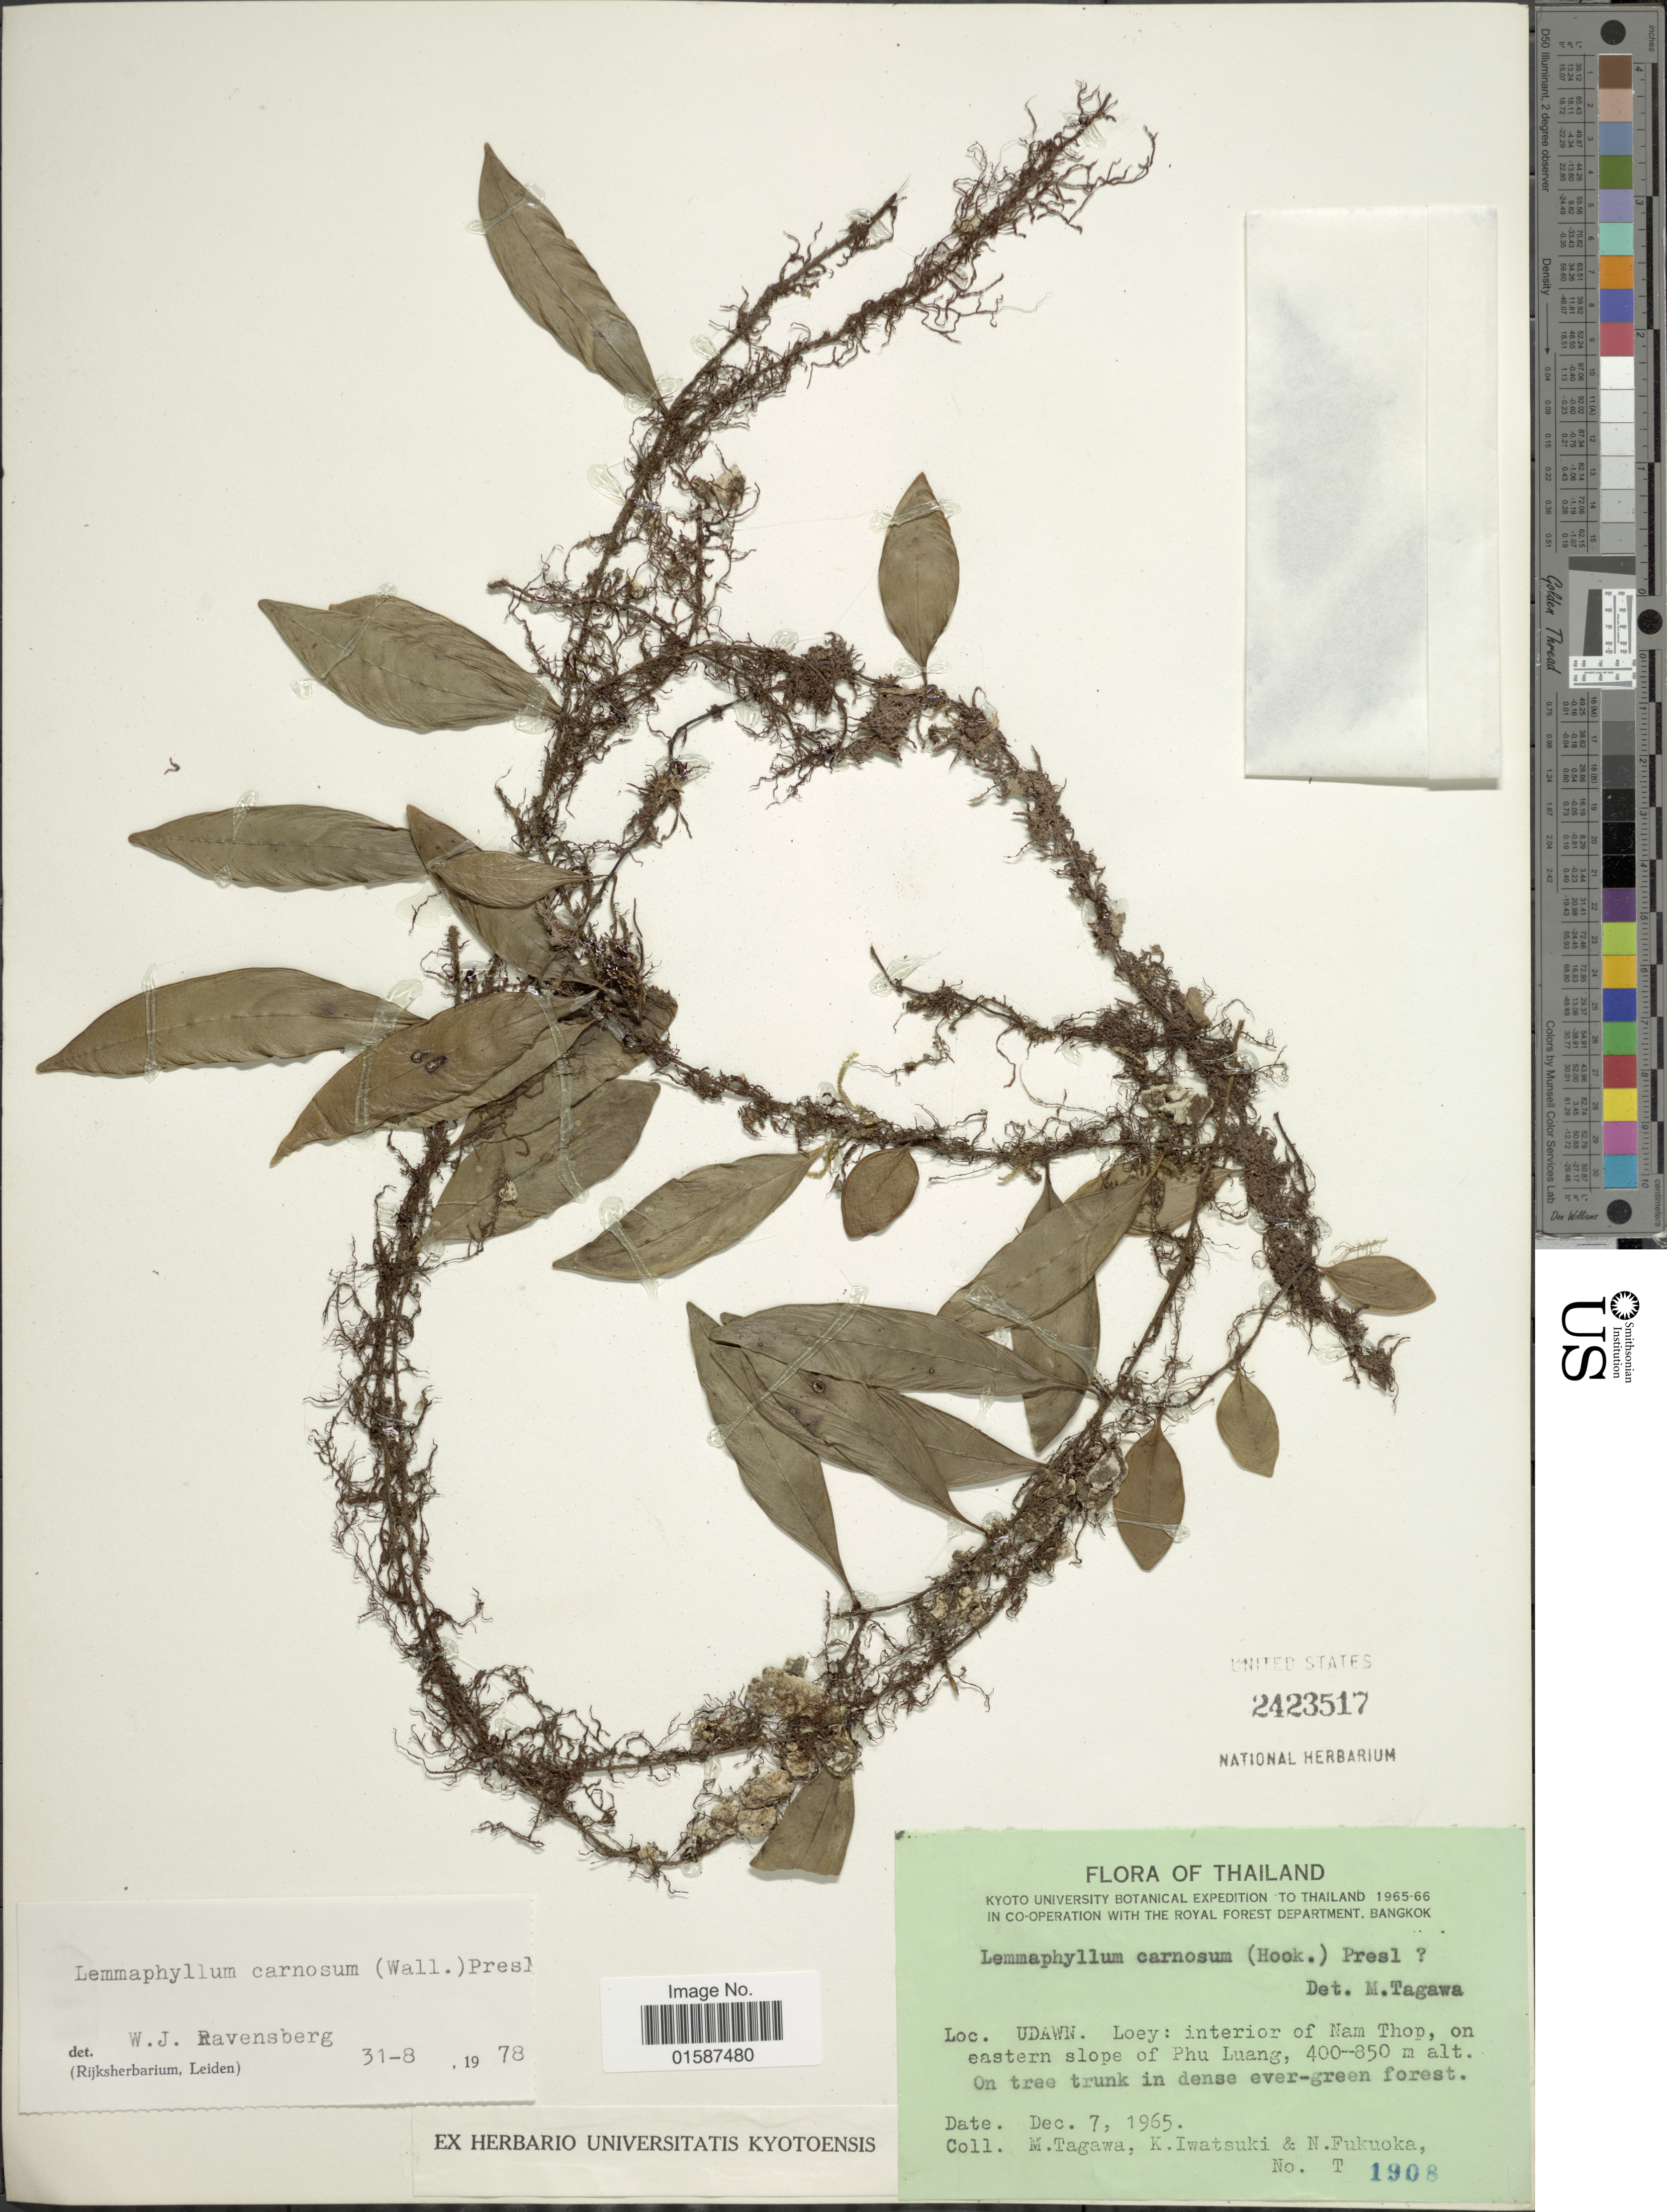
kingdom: Plantae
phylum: Tracheophyta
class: Polypodiopsida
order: Polypodiales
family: Polypodiaceae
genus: Lemmaphyllum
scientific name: Lemmaphyllum carnosum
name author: (J. Sm. ex Hook.) C. Presl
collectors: M. Tagawa, K. Iwatsuki & N. Fukuoka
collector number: T1908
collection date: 1965-12-07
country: Thailand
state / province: Loei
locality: Udawn. Loey: interior of Nam Thop, on eastern slope of Phu Luang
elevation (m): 400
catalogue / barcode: US 2423517